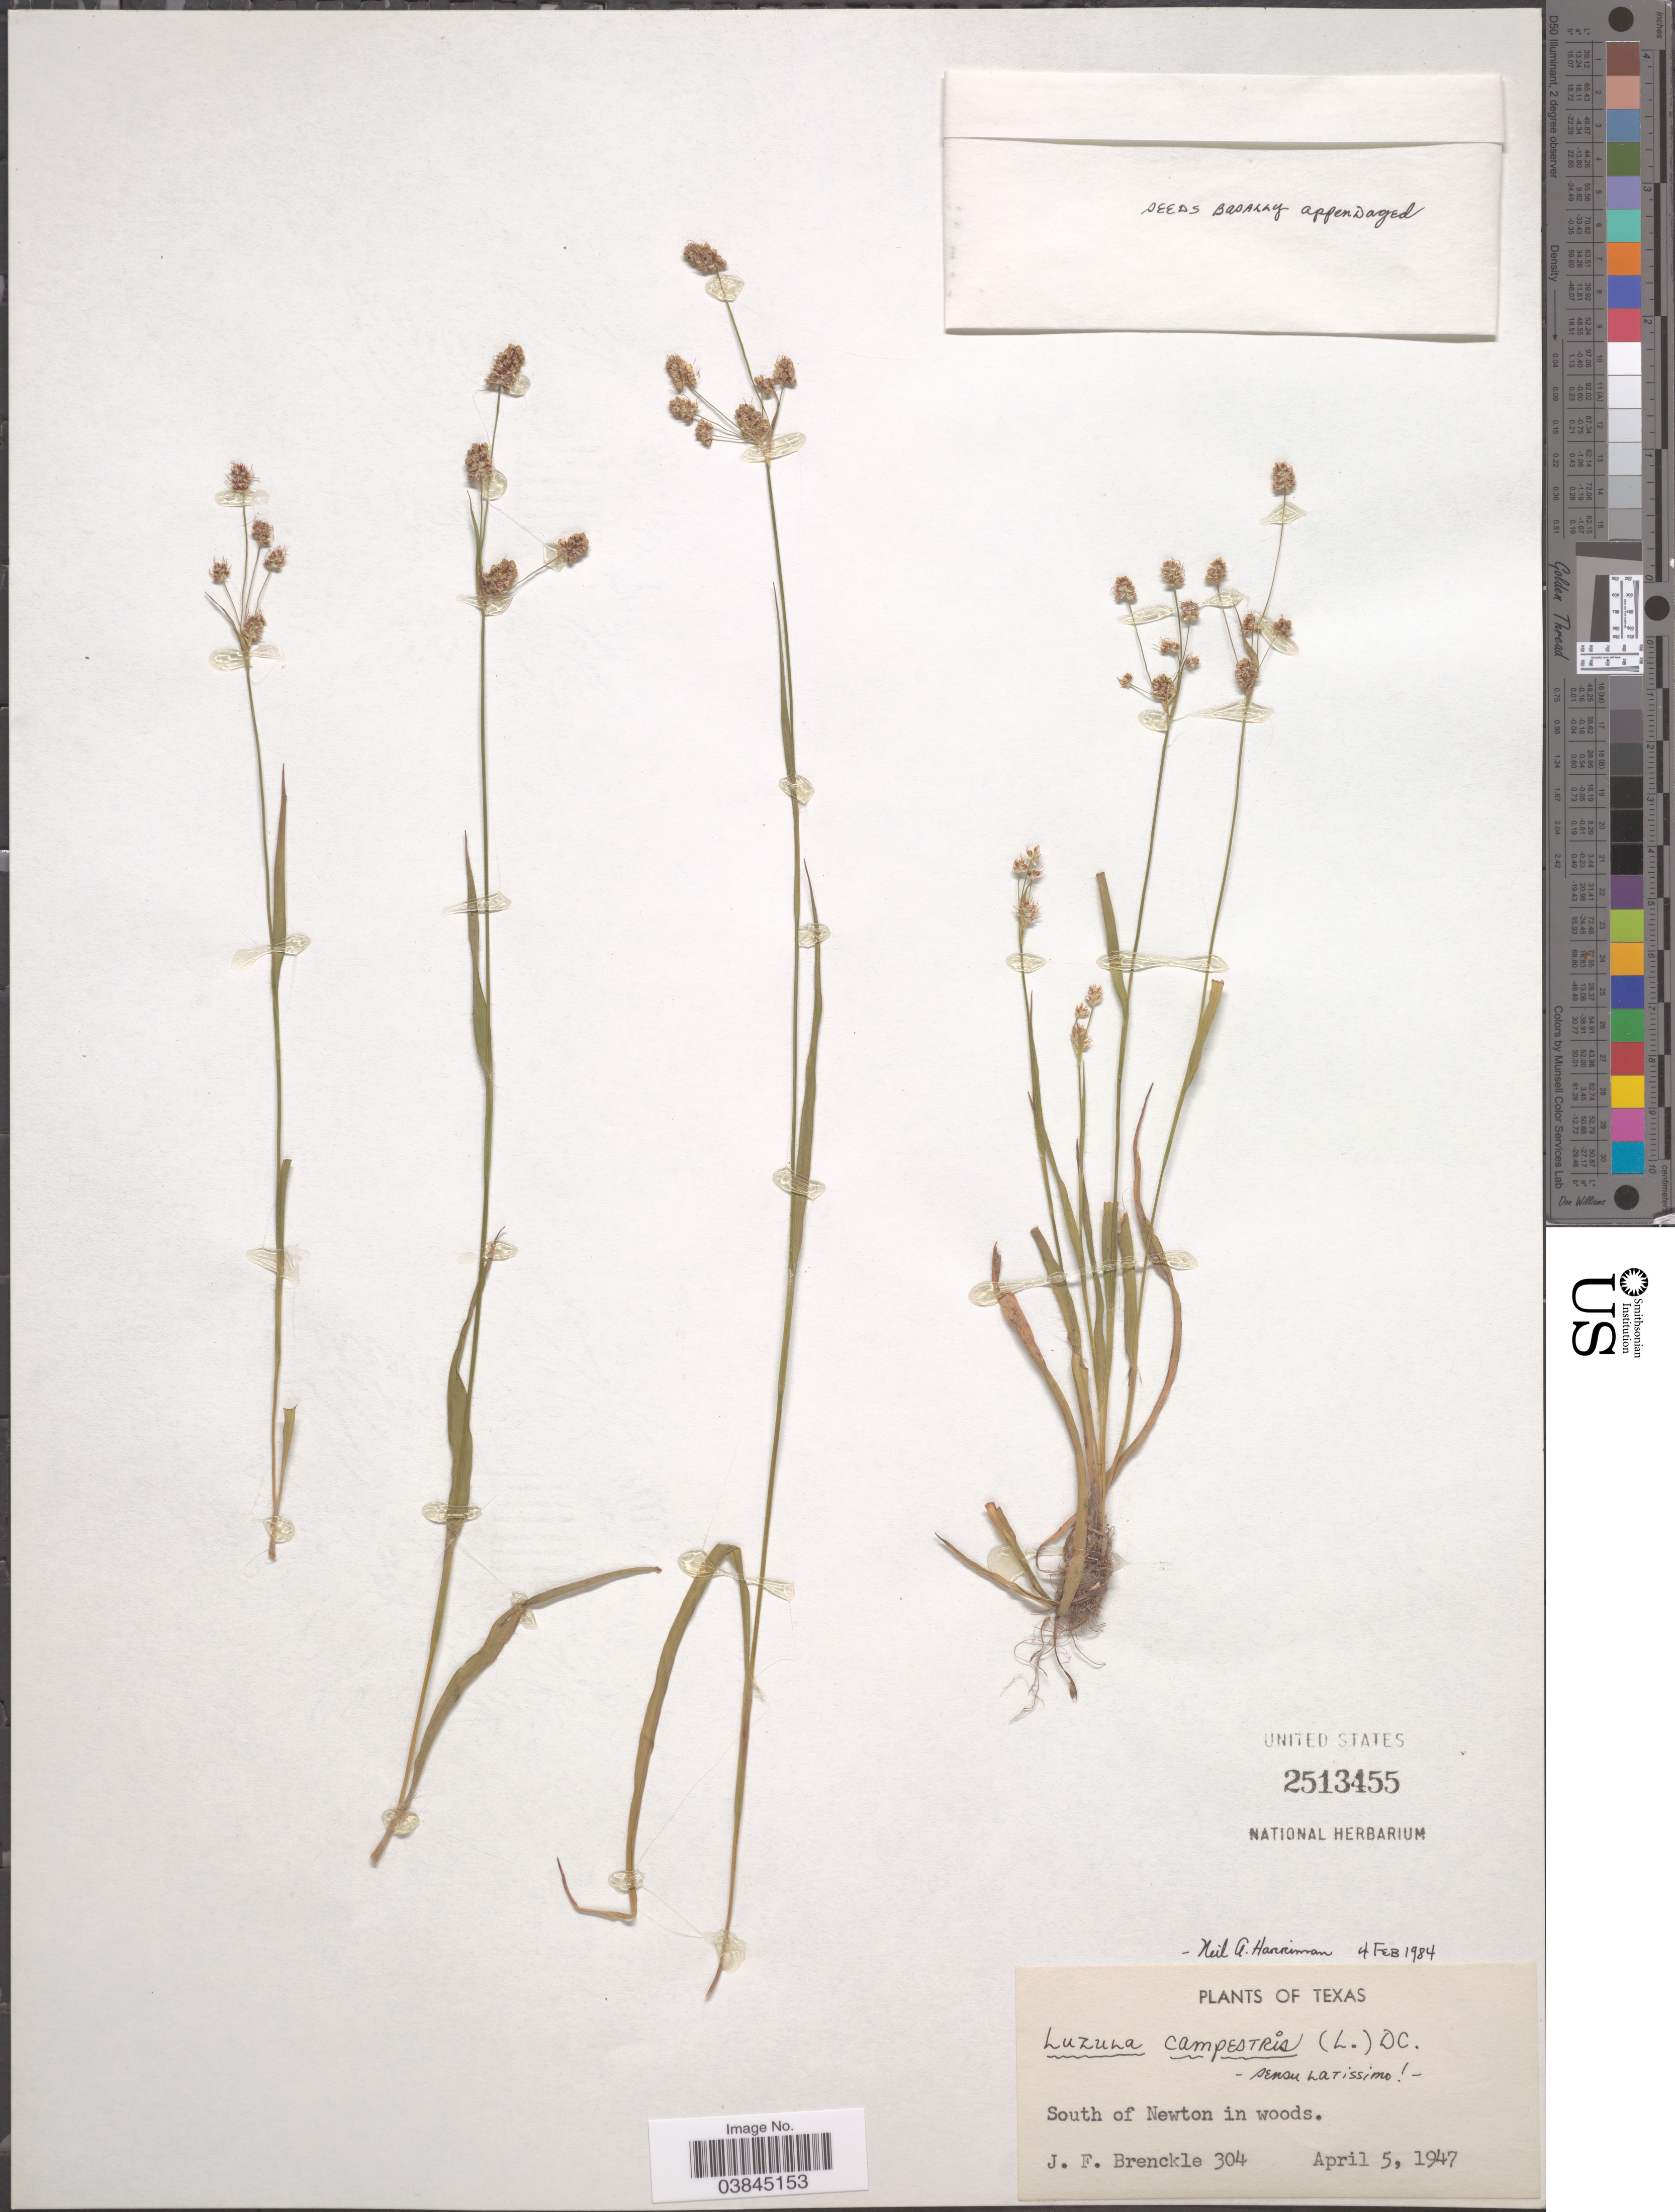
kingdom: Plantae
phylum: Tracheophyta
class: Liliopsida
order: Poales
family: Juncaceae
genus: Luzula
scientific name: Luzula bulbosa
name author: (Alph. Wood) Smyth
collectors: J. Brenckle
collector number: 304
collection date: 1947-04-05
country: United States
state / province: Texas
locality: South of Newton.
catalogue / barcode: US 2513455